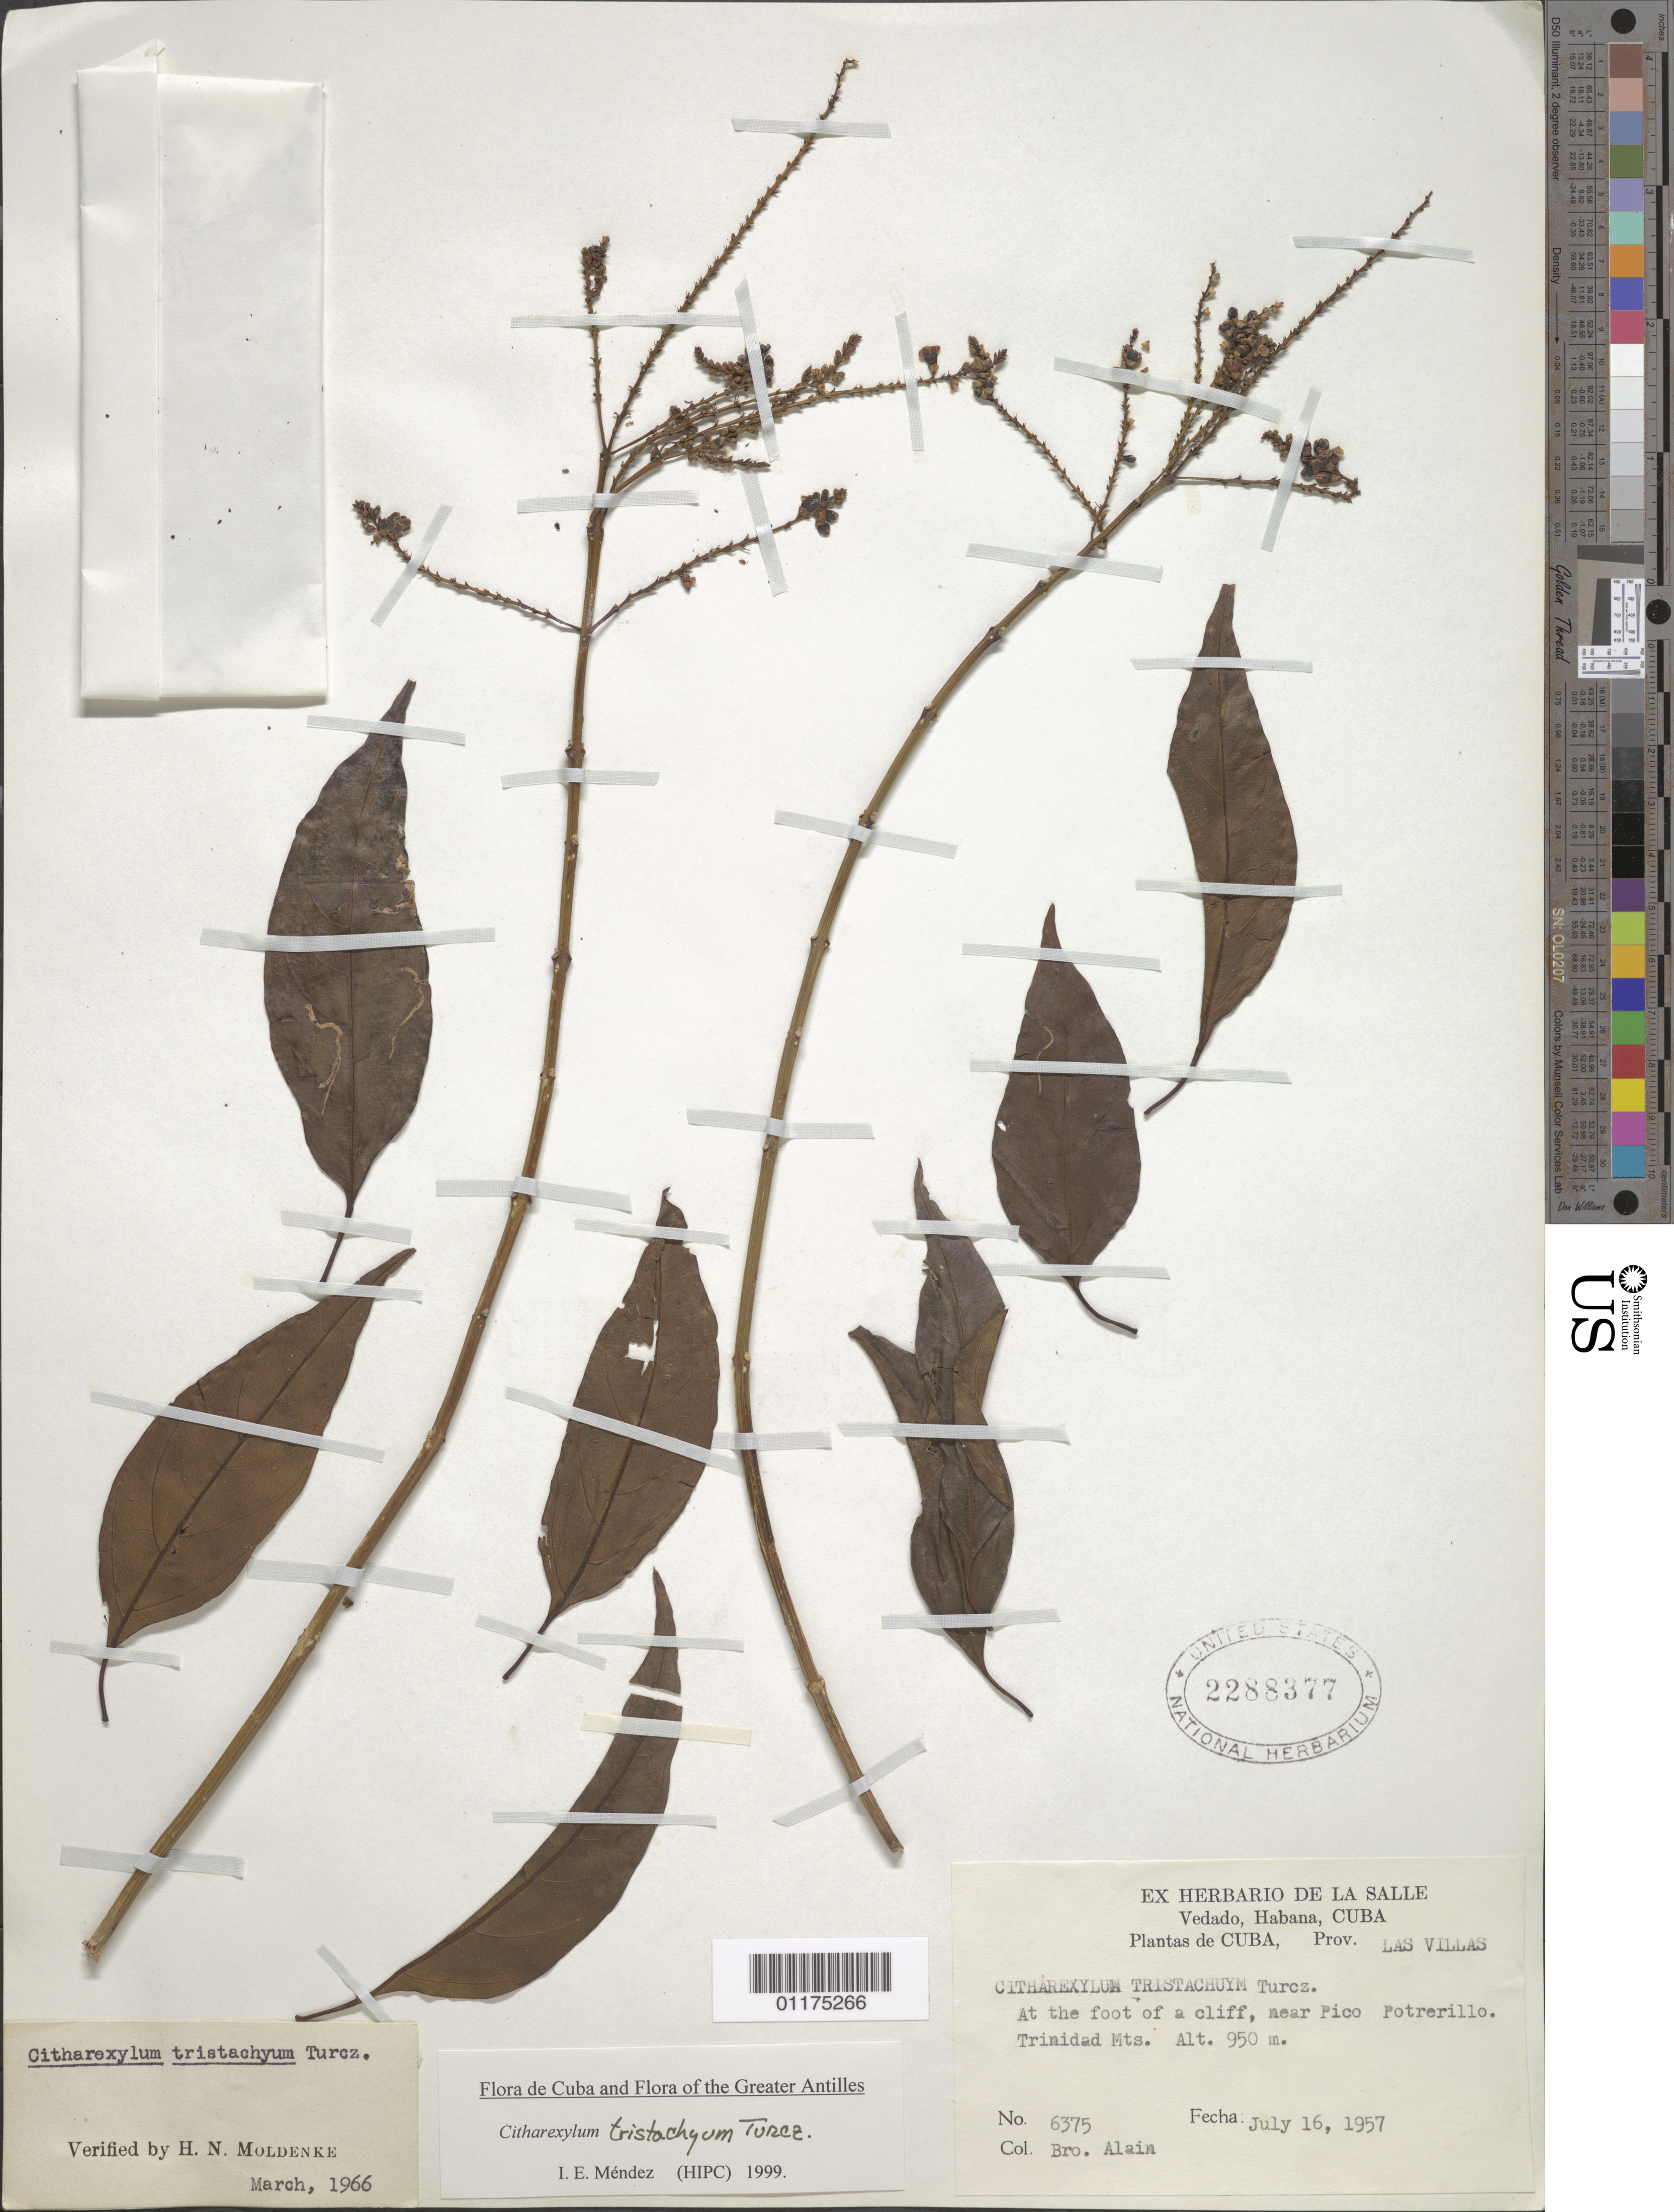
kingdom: Plantae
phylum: Tracheophyta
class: Magnoliopsida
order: Lamiales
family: Verbenaceae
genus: Citharexylum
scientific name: Citharexylum tristachyum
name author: Turcz.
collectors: A. H. Liogier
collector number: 6375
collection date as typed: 16 Jul 1957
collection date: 1957-07-16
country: Cuba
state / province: Las Villas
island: Cuba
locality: At the foot of the cliff, near Pico Potrerillo. Trinidad Mountains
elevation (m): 950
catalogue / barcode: US 2288377